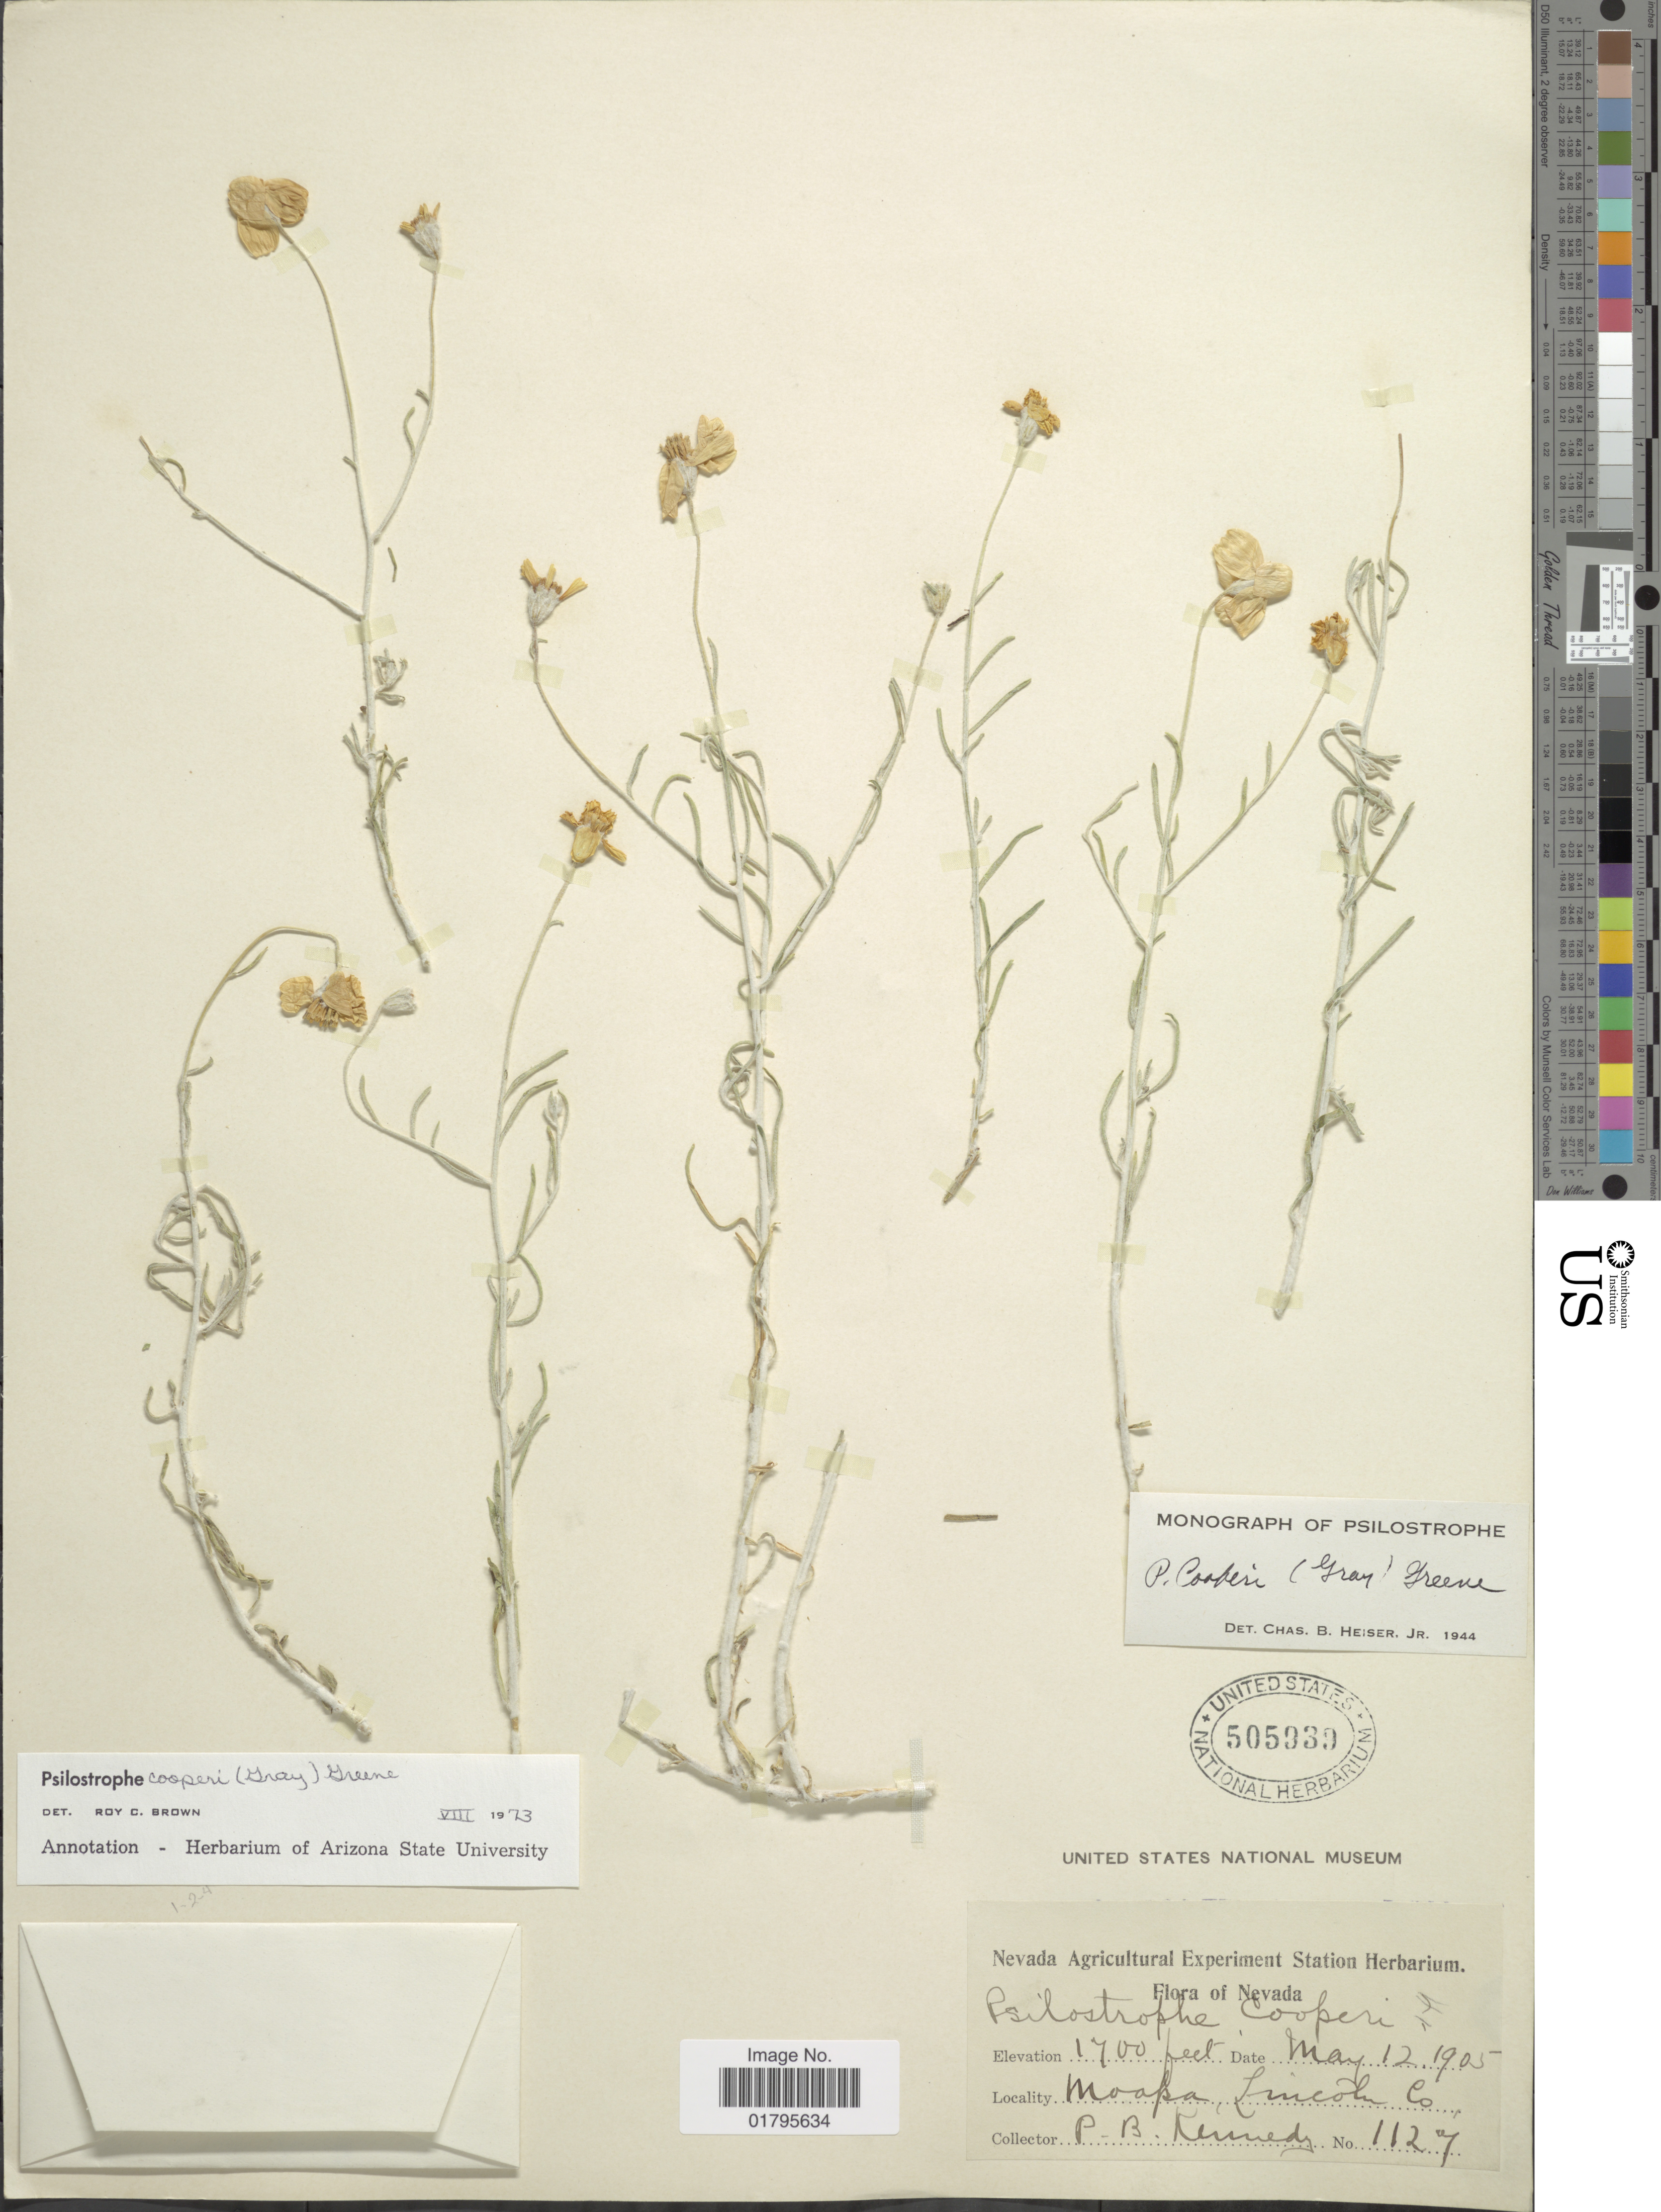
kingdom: Plantae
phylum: Tracheophyta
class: Magnoliopsida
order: Asterales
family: Asteraceae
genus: Psilostrophe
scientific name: Psilostrophe cooperi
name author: (A. Gray) Greene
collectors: P. B. Kennedy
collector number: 1127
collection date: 1905-05-12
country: United States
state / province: Nevada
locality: Moapa, Lincoln R.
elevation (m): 518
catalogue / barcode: US 505939